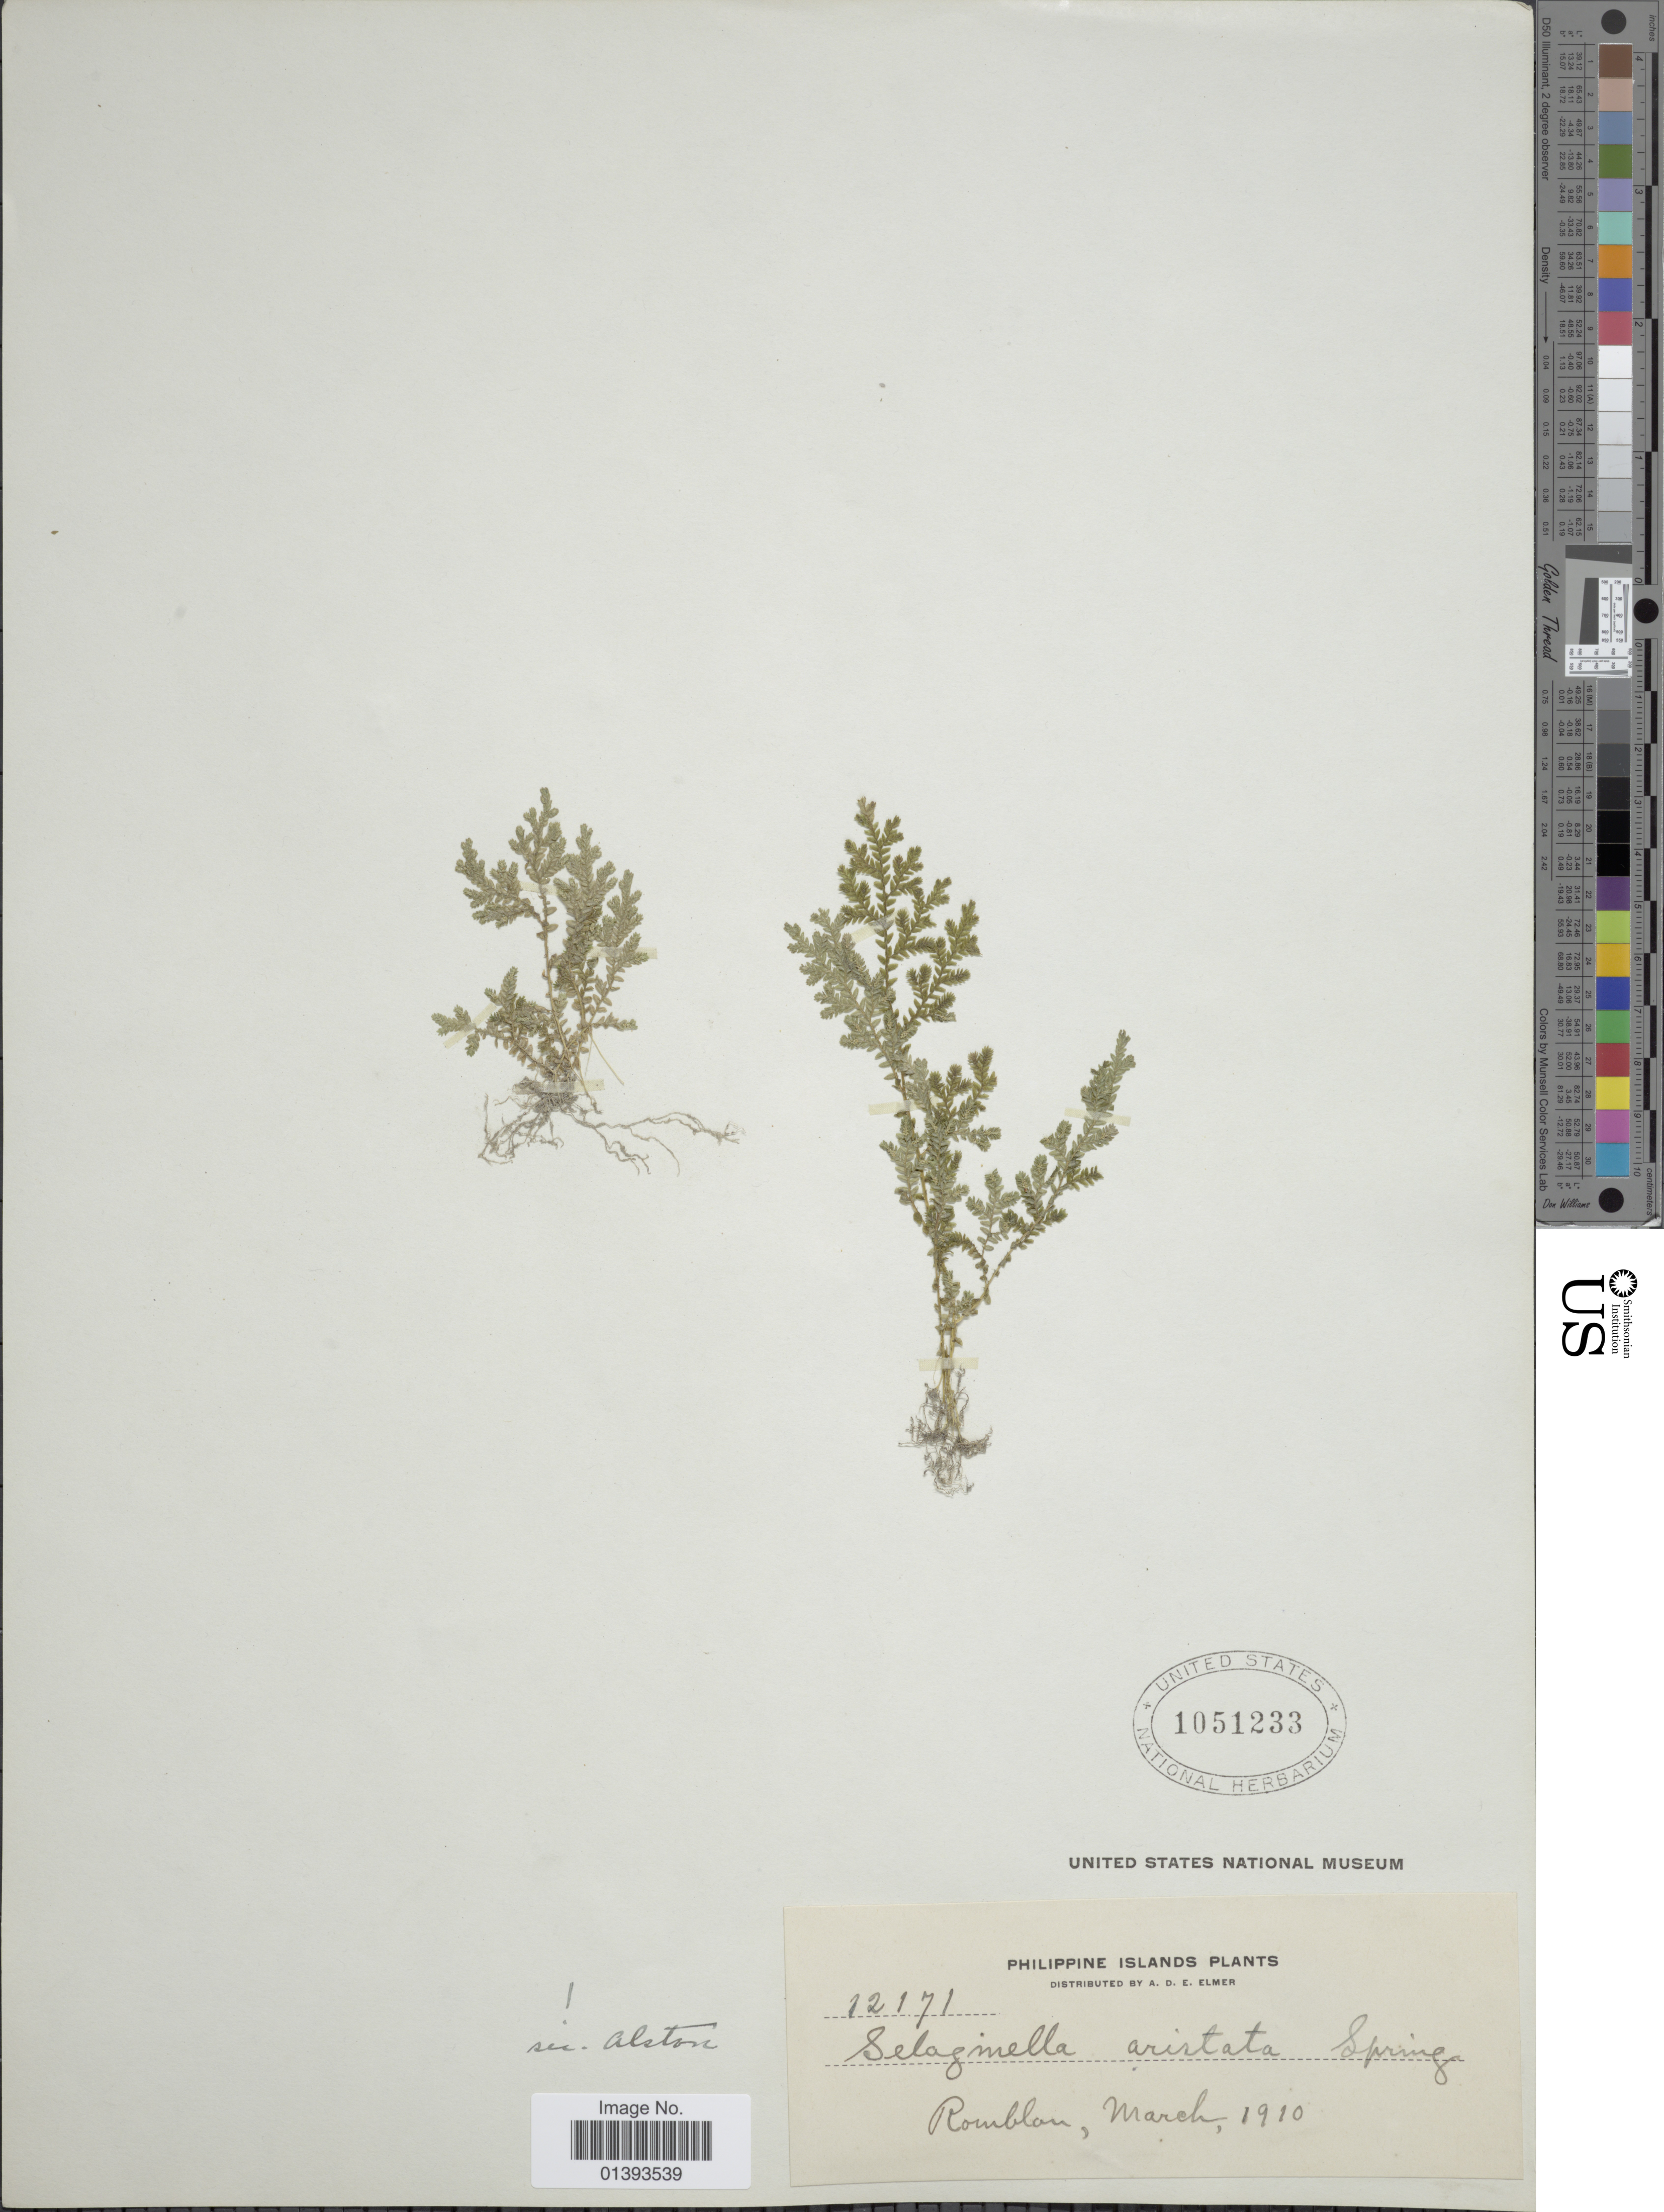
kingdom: Plantae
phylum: Tracheophyta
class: Lycopodiopsida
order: Selaginellales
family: Selaginellaceae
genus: Selaginella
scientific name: Selaginella aristata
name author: Spring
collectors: A. D. E. Elmer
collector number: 12171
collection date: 1910-03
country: Philippines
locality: Romblou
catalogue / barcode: US 1051233